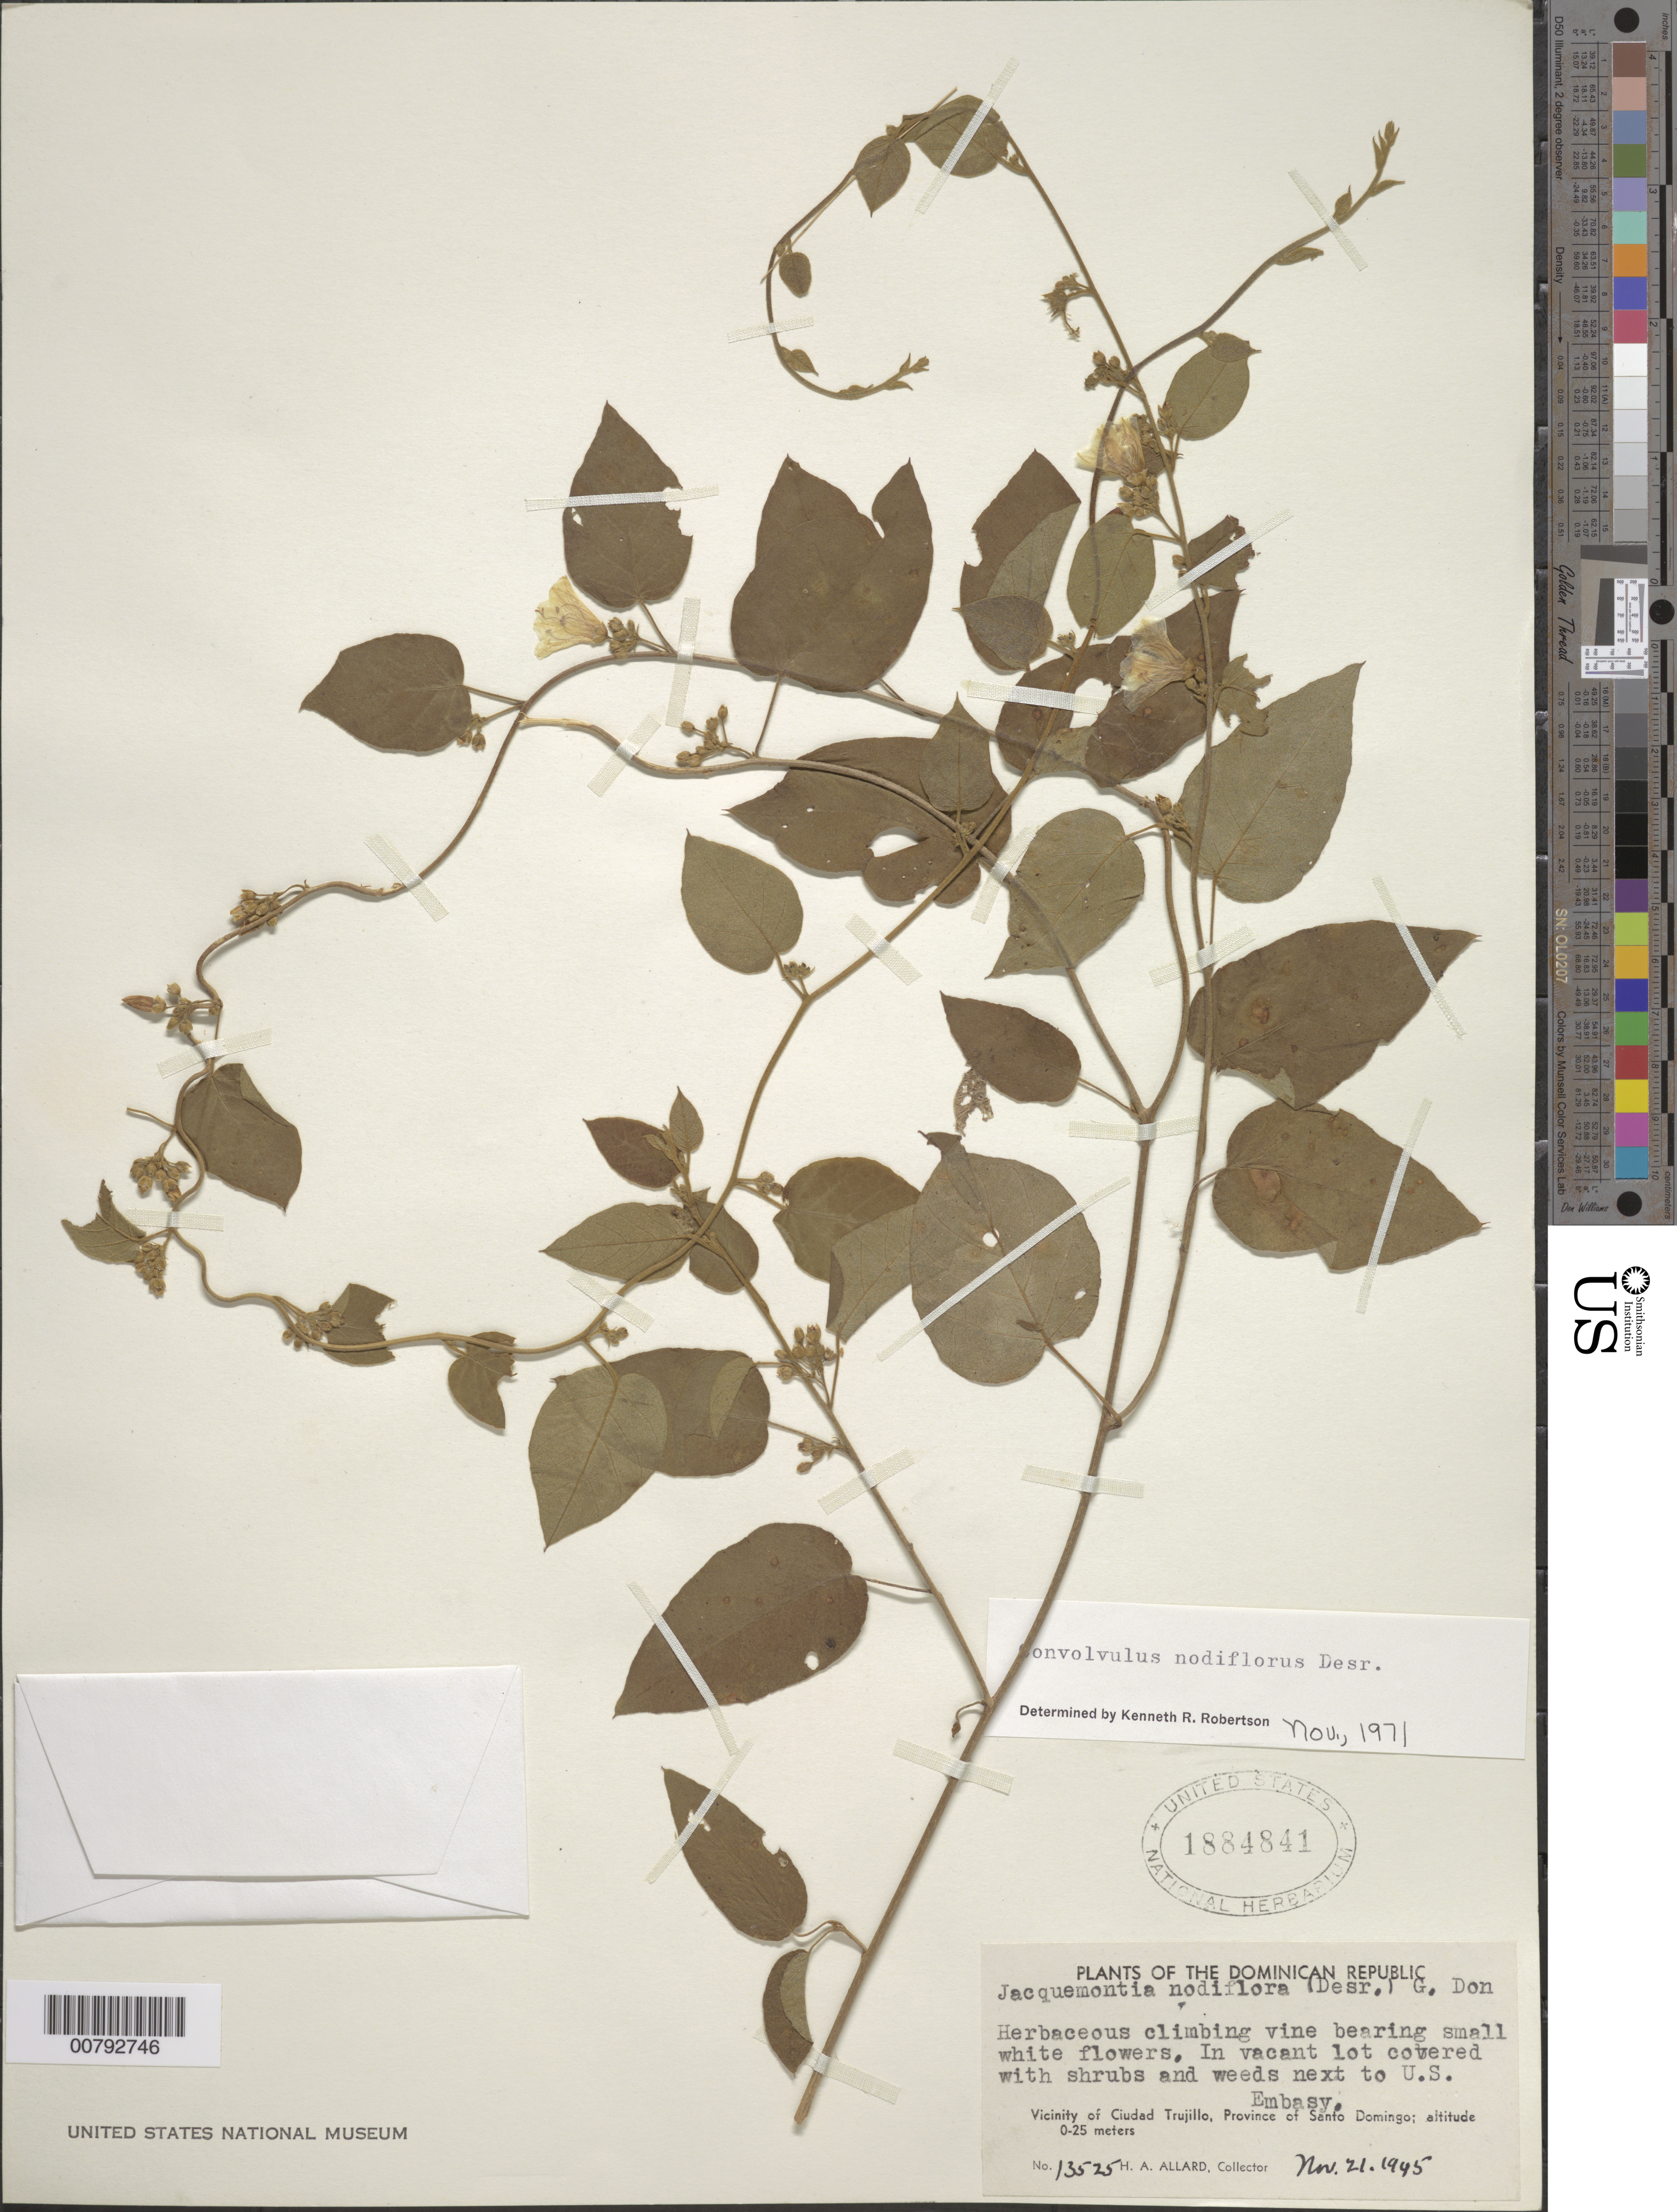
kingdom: Plantae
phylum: Tracheophyta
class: Magnoliopsida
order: Solanales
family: Convolvulaceae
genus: Convolvulus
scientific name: Convolvulus nodiflorus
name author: Desr.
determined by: Robertson, K. R.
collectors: H. A. Allard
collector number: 13525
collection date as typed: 21 Nov 1945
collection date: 1945-11-21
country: Dominican Republic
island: Hispaniola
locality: Province of Santo Domingo, vicinity of Ciudad Trujillo, in vacant lot covered with shrubs and weeds next to U.S. Embassy.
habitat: Vacant lot covered with shrubs and weeds.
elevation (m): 0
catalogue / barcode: US 1884841